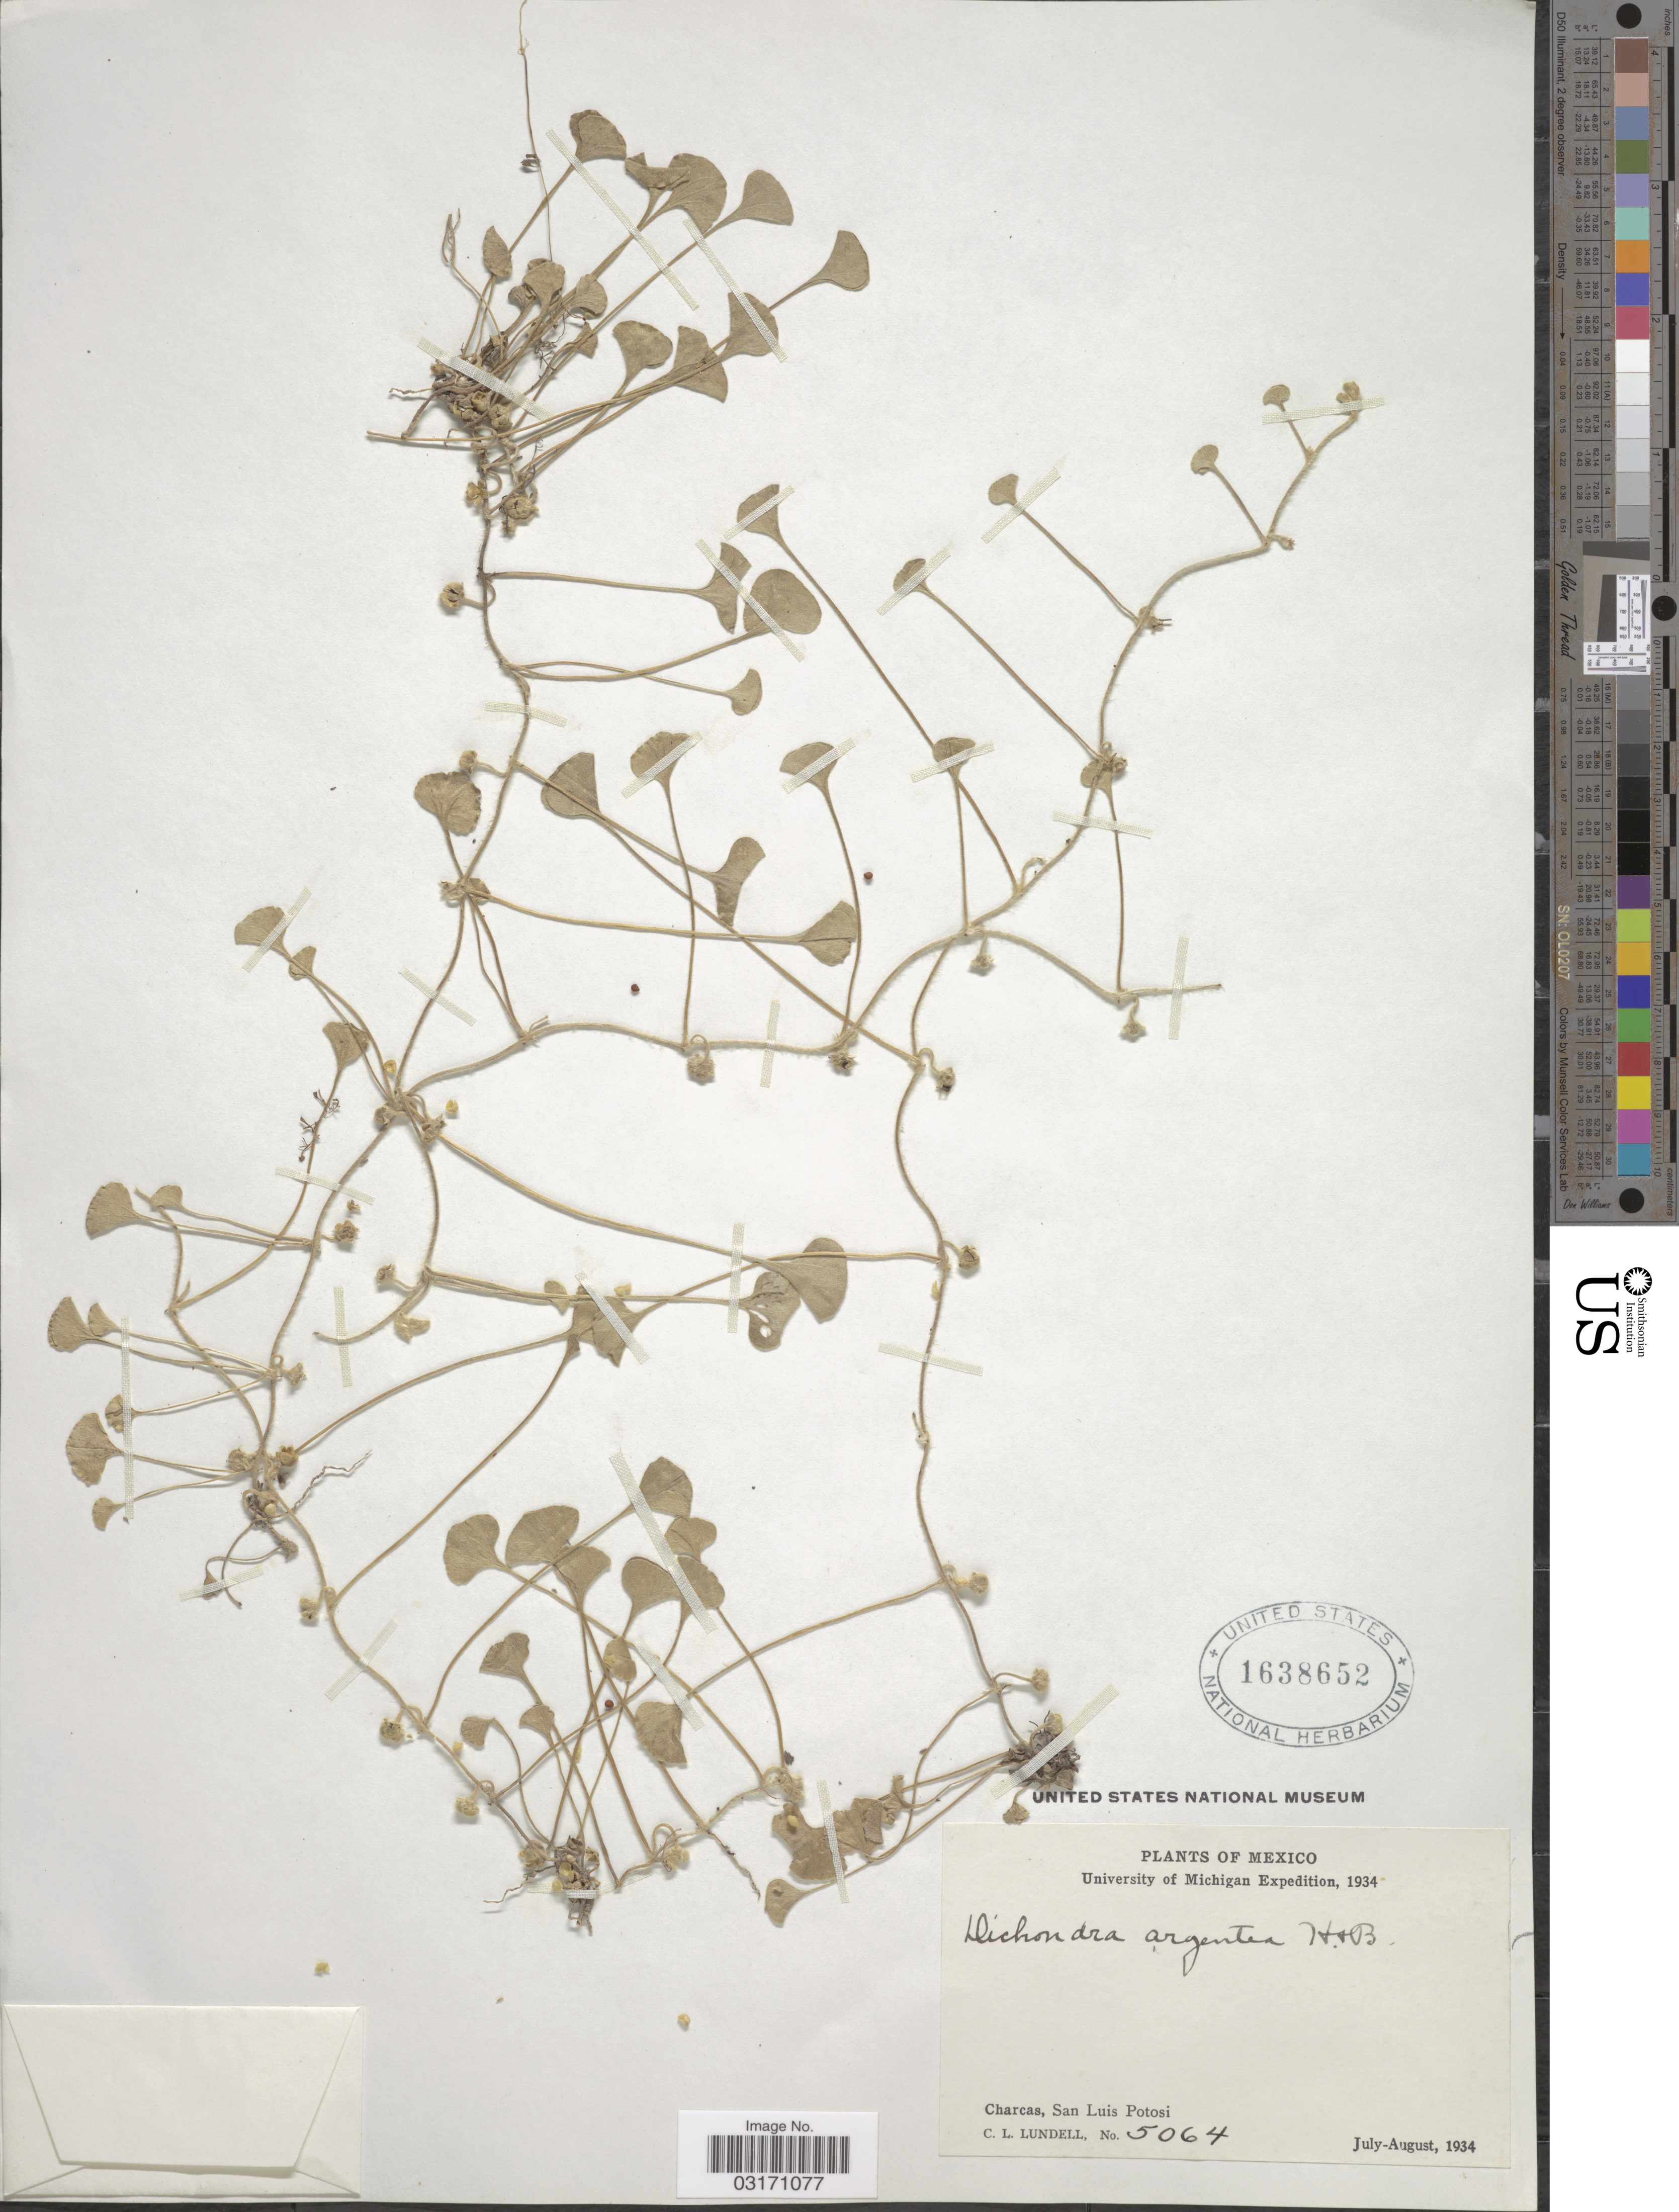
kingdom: Plantae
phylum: Tracheophyta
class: Magnoliopsida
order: Solanales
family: Convolvulaceae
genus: Dichondra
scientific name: Dichondra argentea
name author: Humb. & Bonpl. ex Willd.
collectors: C. L. Lundell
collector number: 5064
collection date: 1934-07/1934-08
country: Mexico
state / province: San Luis Potosí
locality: Charcas.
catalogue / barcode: US 1638652